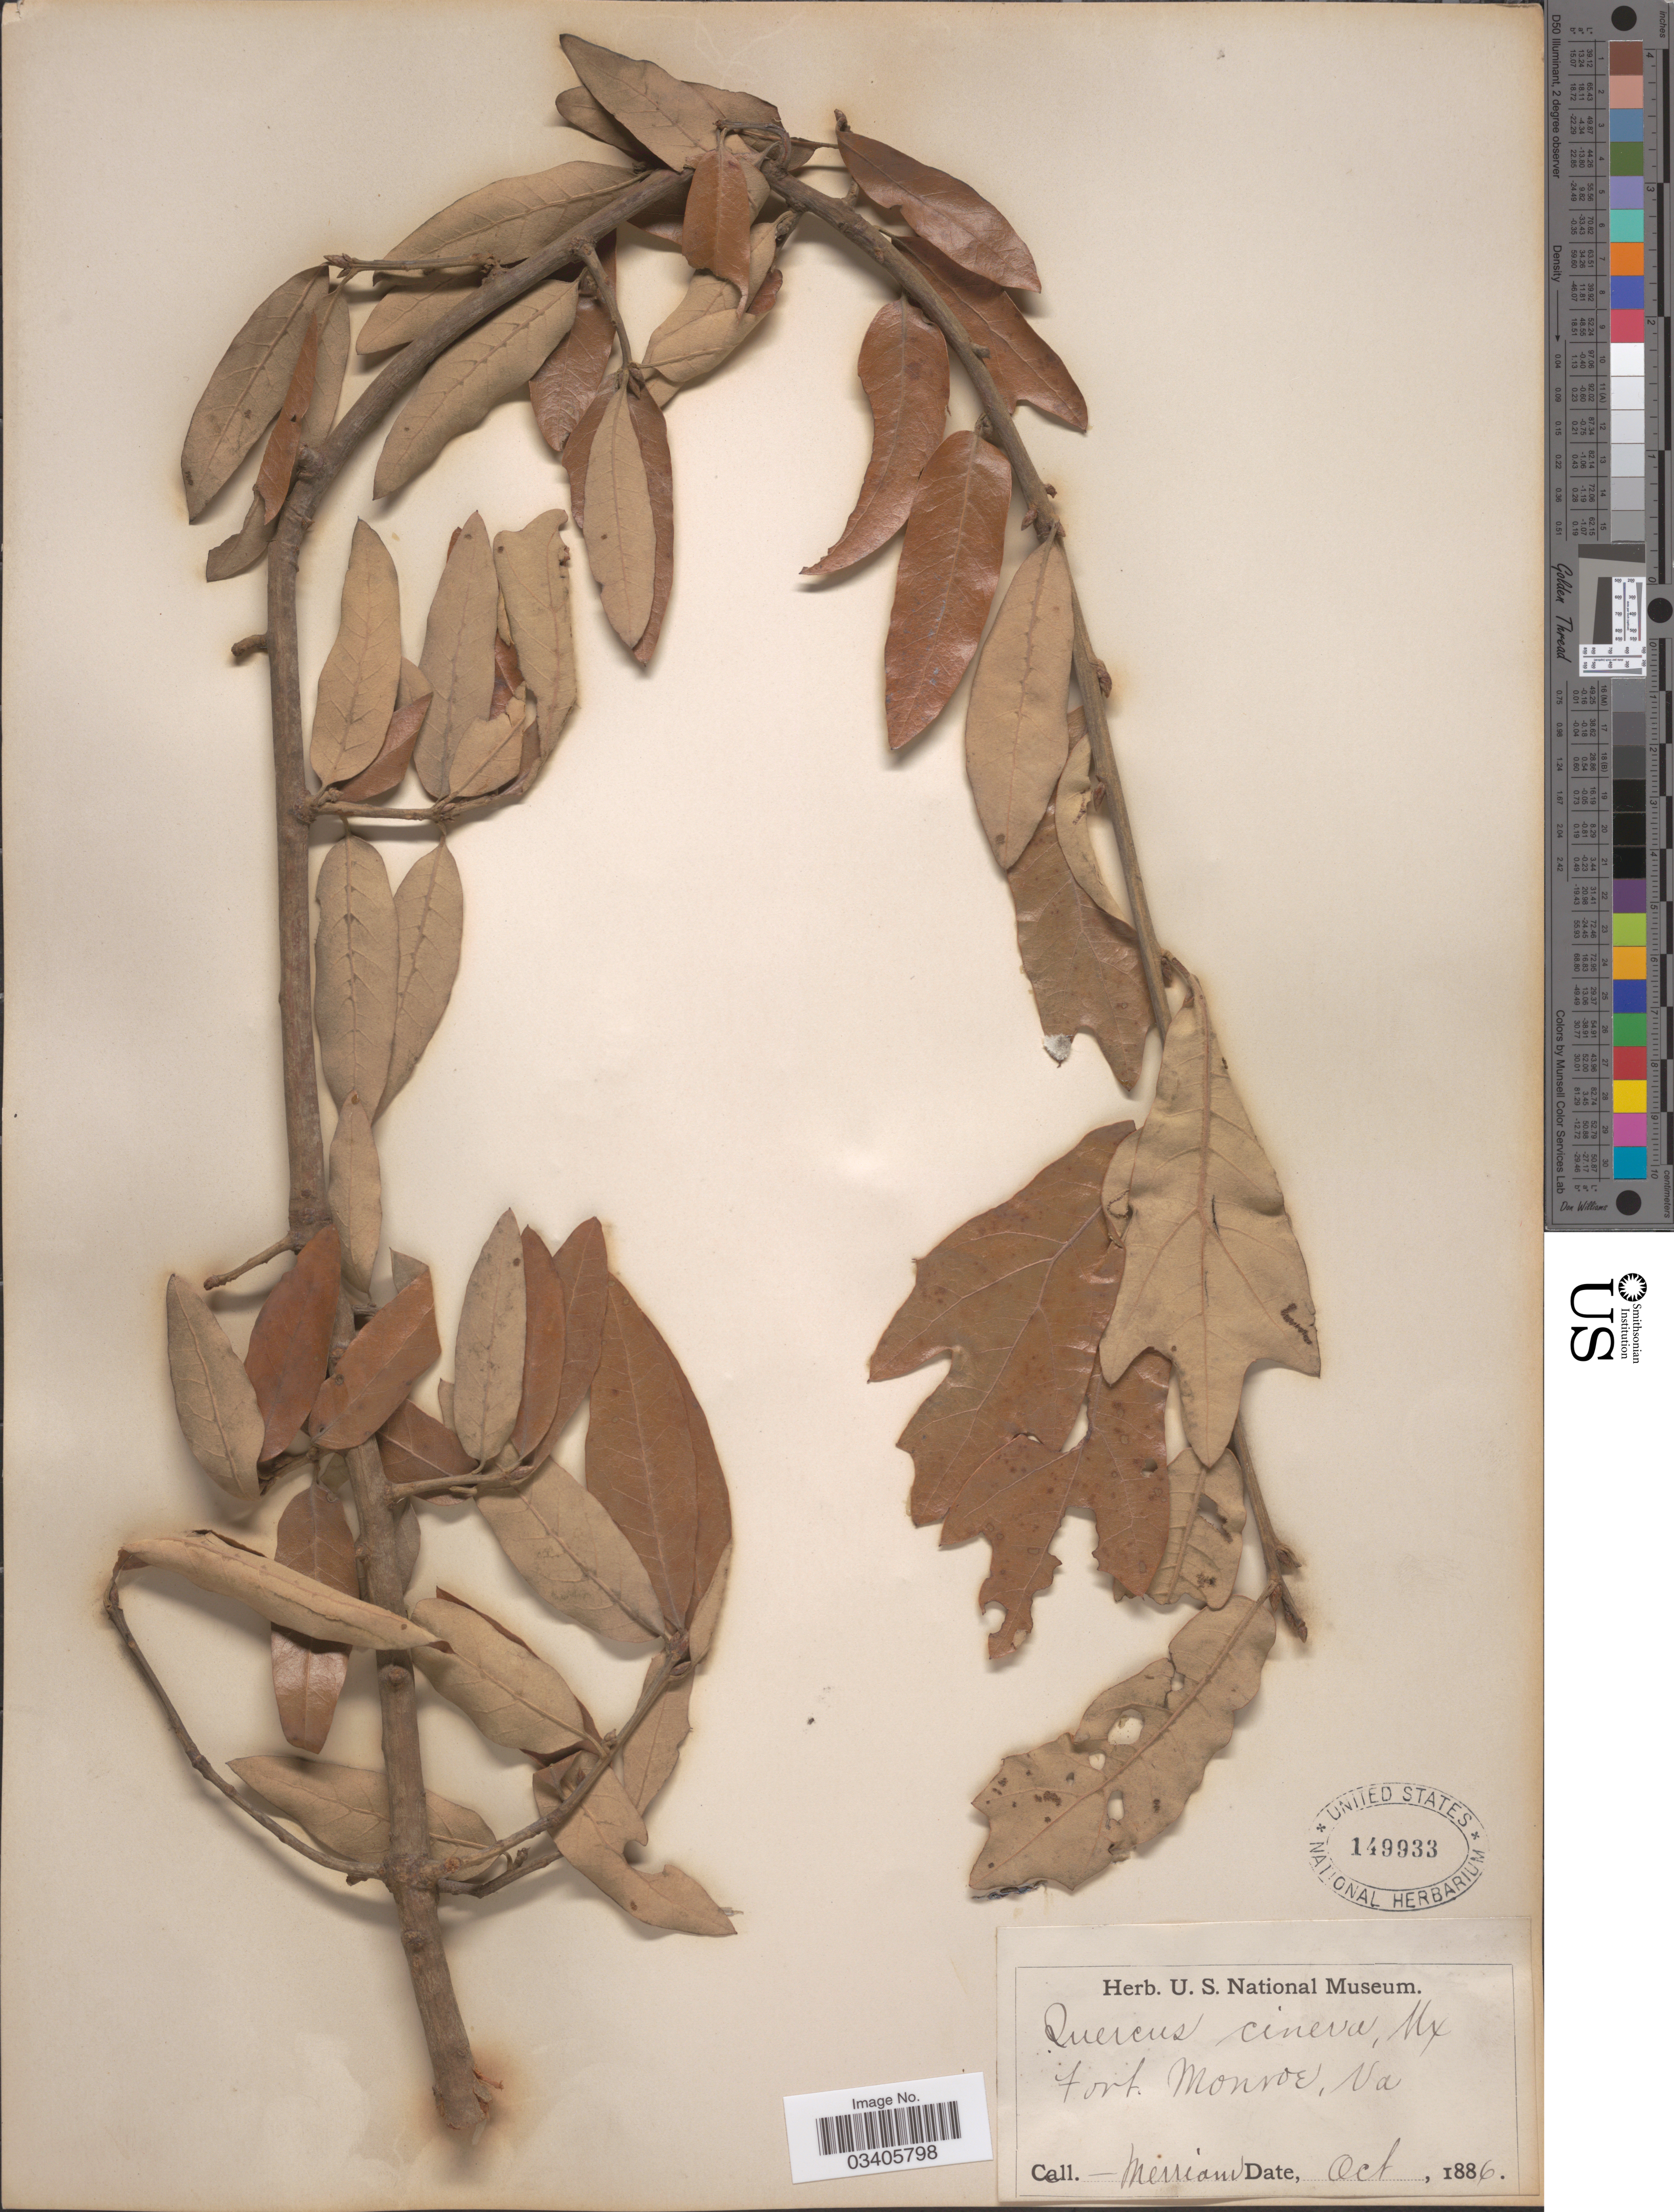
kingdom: Plantae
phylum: Tracheophyta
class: Magnoliopsida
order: Fagales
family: Fagaceae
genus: Quercus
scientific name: Quercus incana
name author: W. Bartram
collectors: -. Merriam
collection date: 1886-10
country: United States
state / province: Virginia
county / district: City of Hampton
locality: Fort Monroe.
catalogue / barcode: US 149933